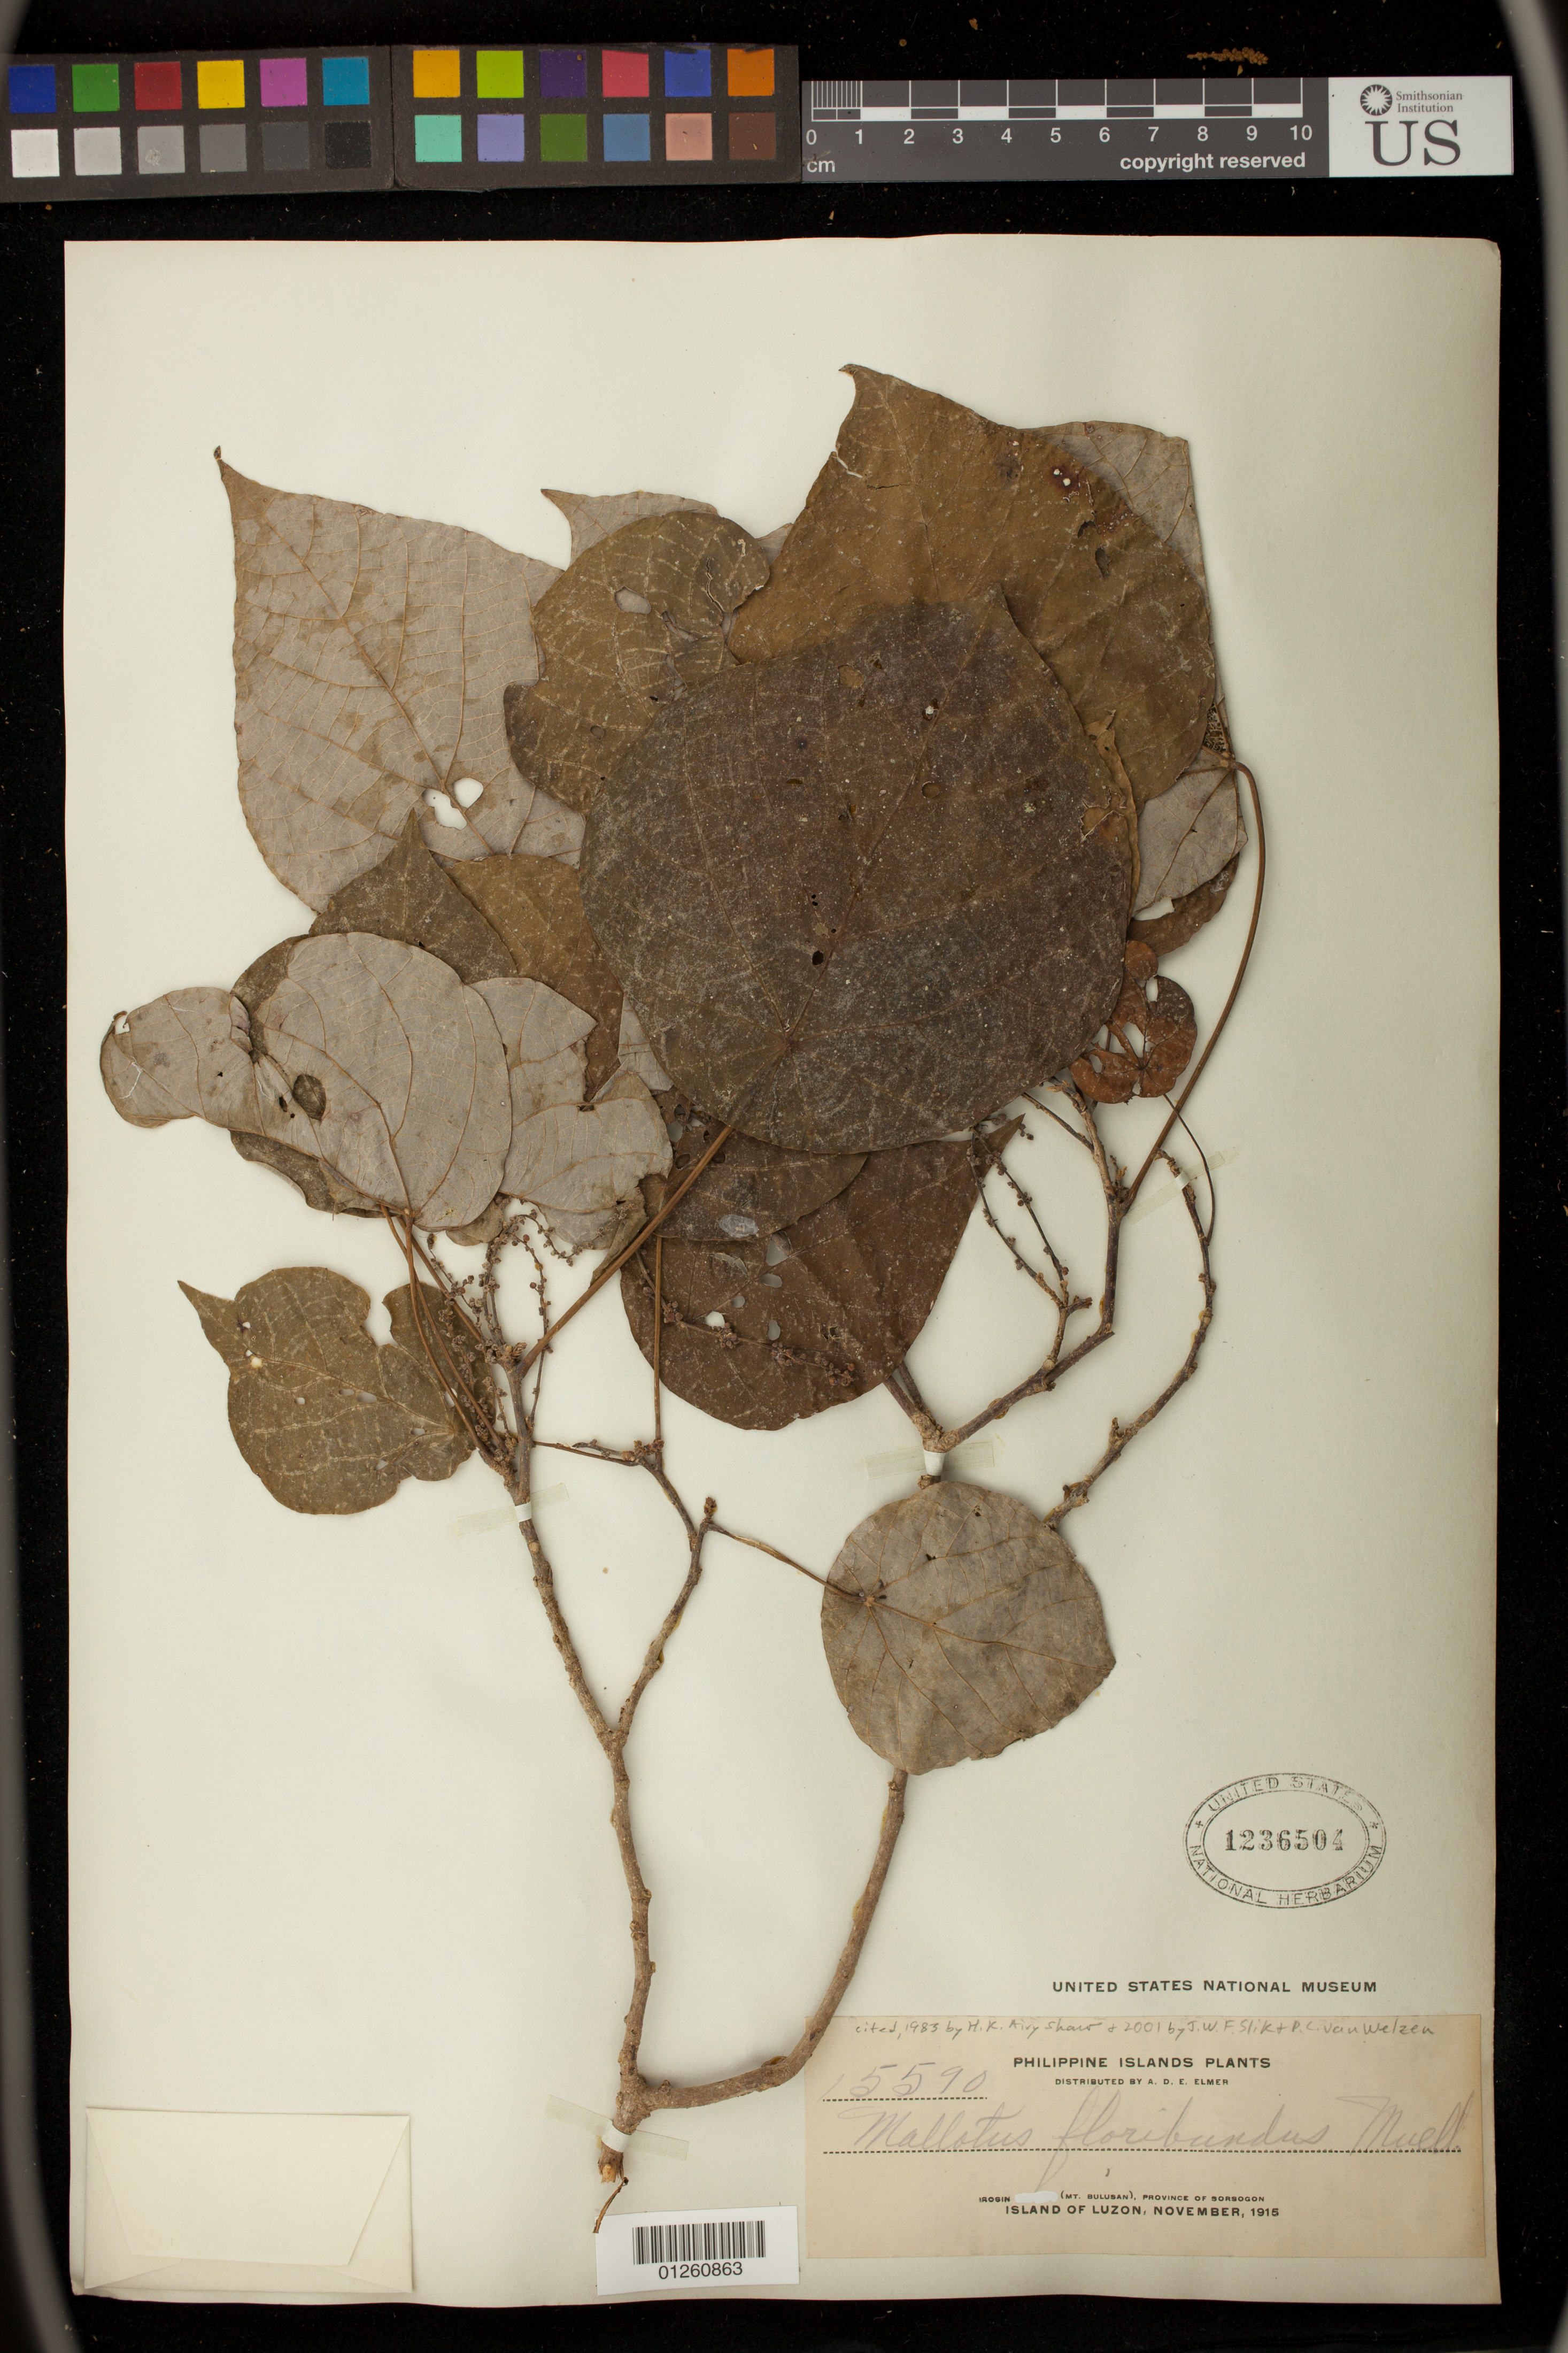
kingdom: Plantae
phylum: Tracheophyta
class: Magnoliopsida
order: Malpighiales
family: Euphorbiaceae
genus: Mallotus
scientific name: Mallotus floribundus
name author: (Blume) Müll. Arg.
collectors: A. D. E. Elmer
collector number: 15590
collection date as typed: Nov 1915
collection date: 1915-11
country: Philippines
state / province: Bicol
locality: Irosin (Mt. Bulusan), Province of Sorsogon, Island of Luzon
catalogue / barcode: US 1236504